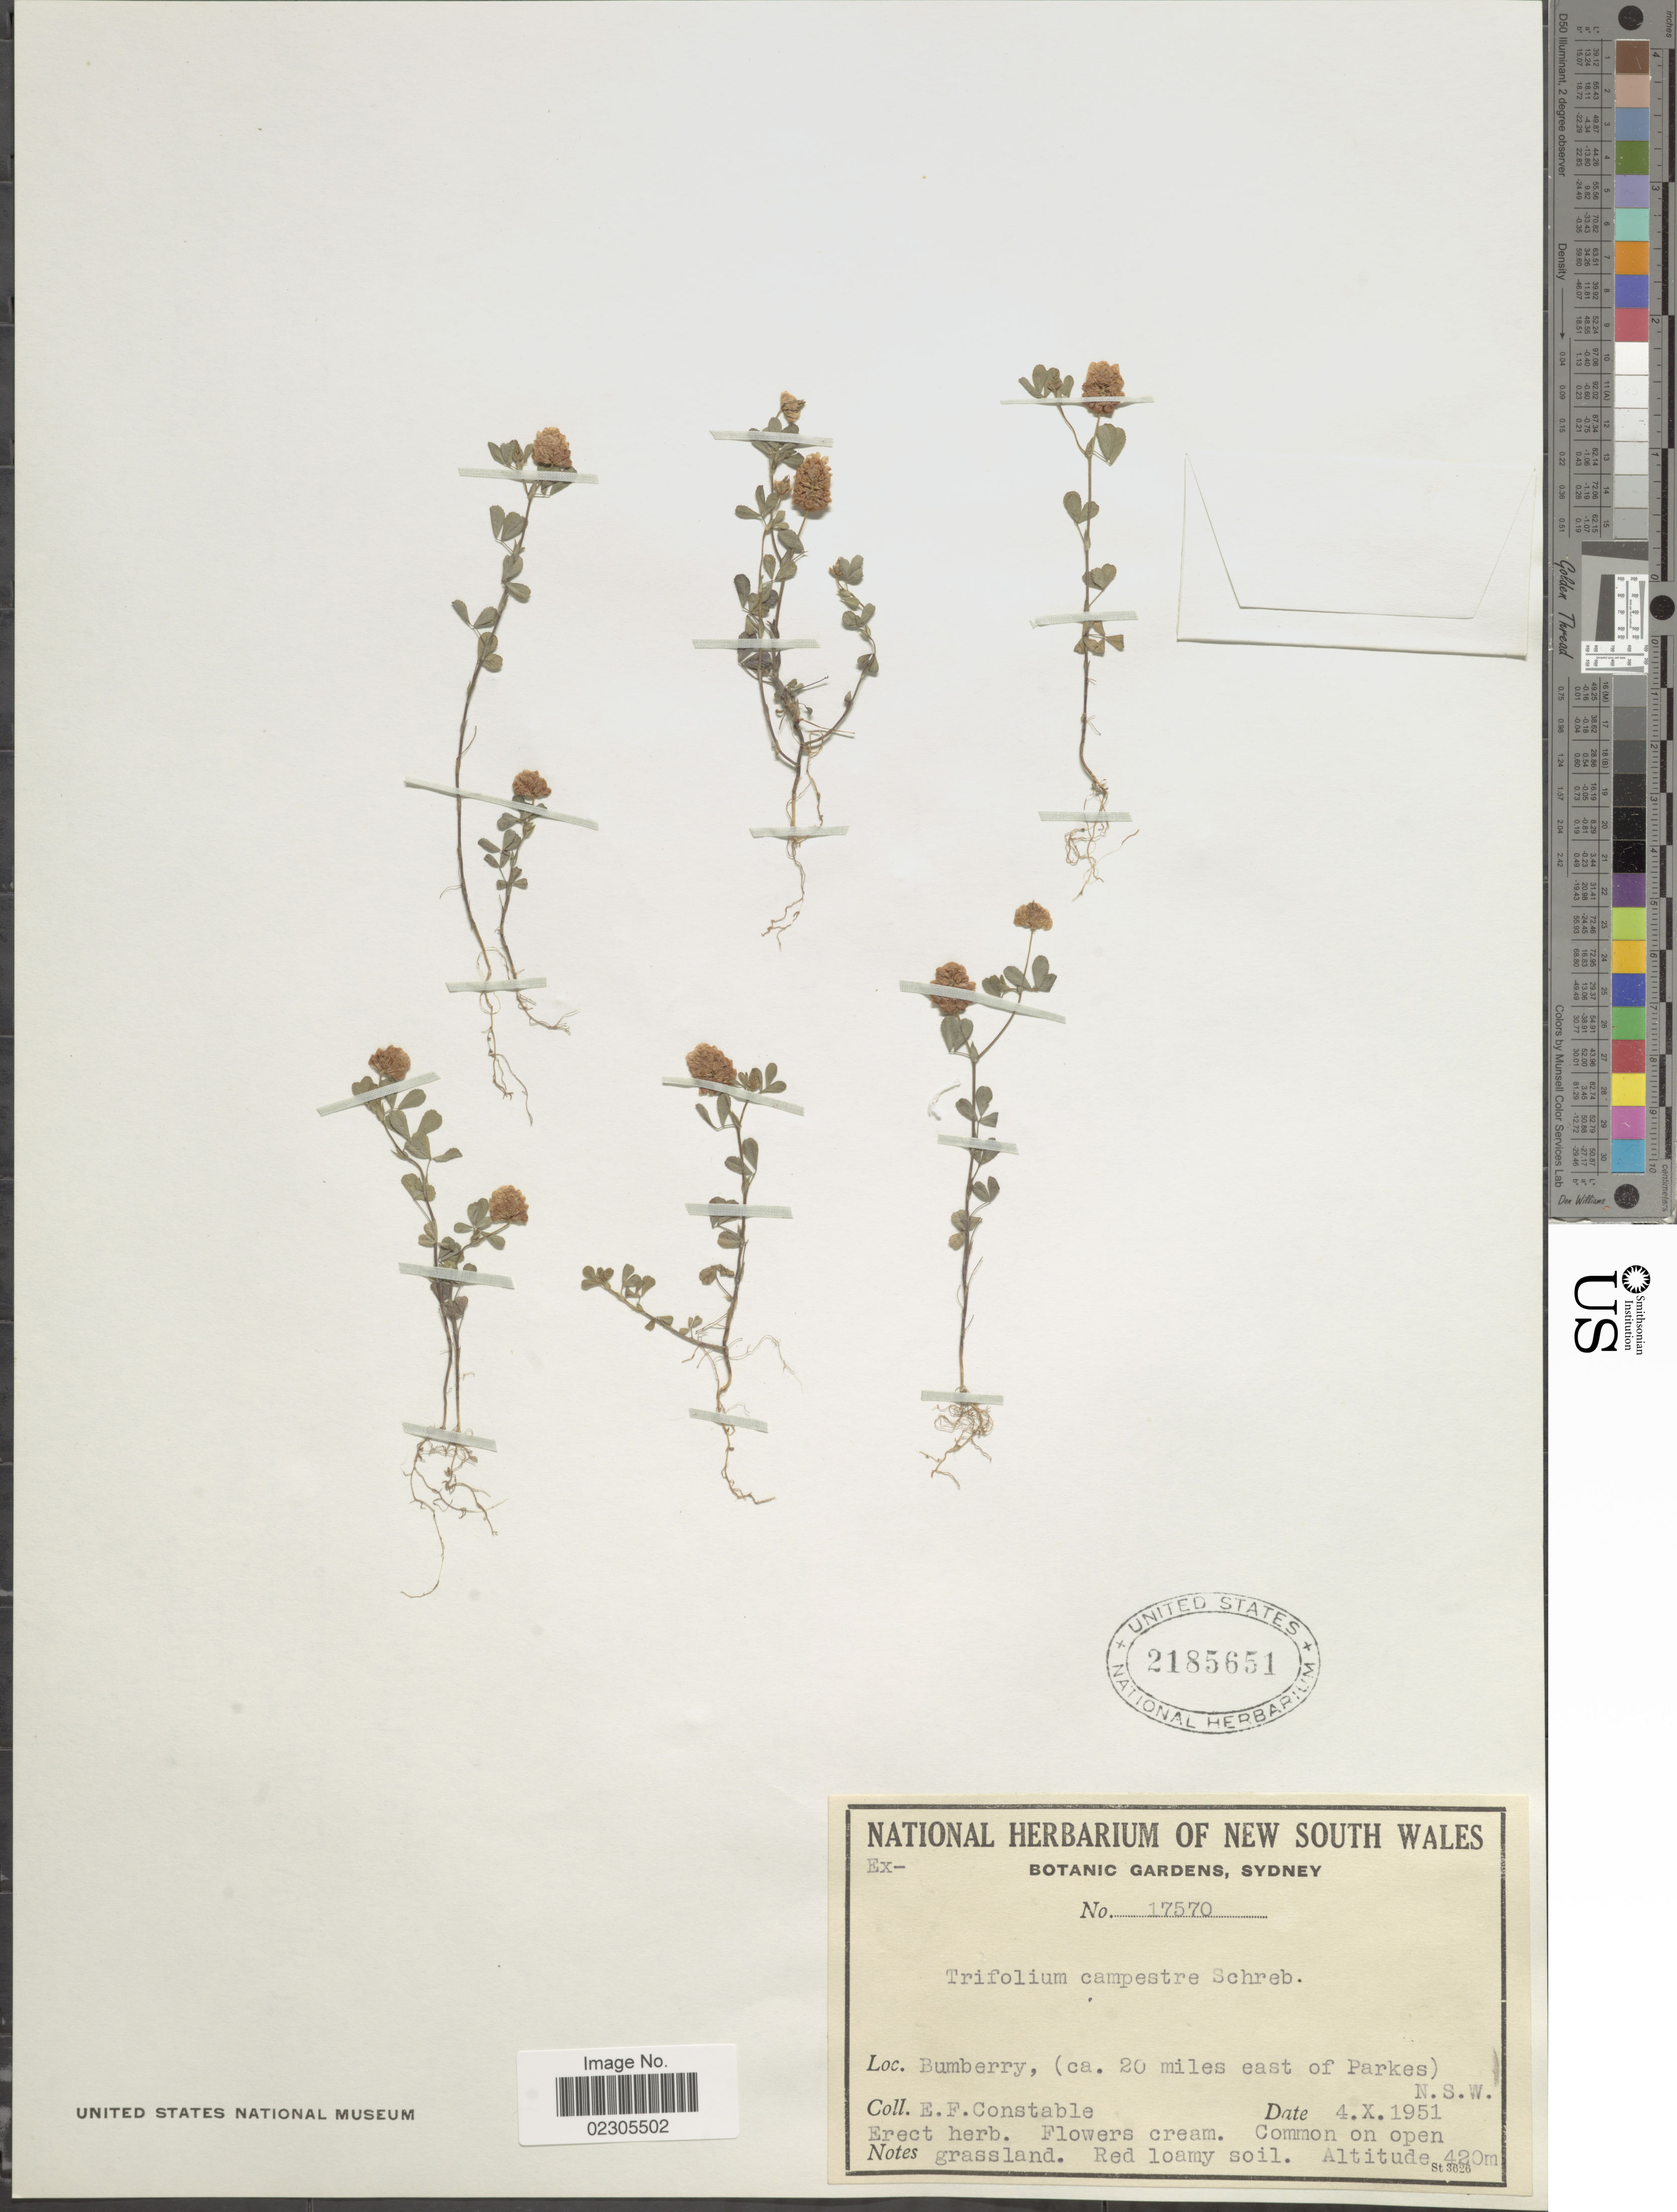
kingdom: Plantae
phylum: Tracheophyta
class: Magnoliopsida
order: Fabales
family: Fabaceae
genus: Trifolium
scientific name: Trifolium campestre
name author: Schreb.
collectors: E. F. Constable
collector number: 17570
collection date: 1951-10-04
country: Australia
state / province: New South Wales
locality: Bumberry, (ca. 20 miles east of Parkes) N.S.W.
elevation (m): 420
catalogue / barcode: US 2185651